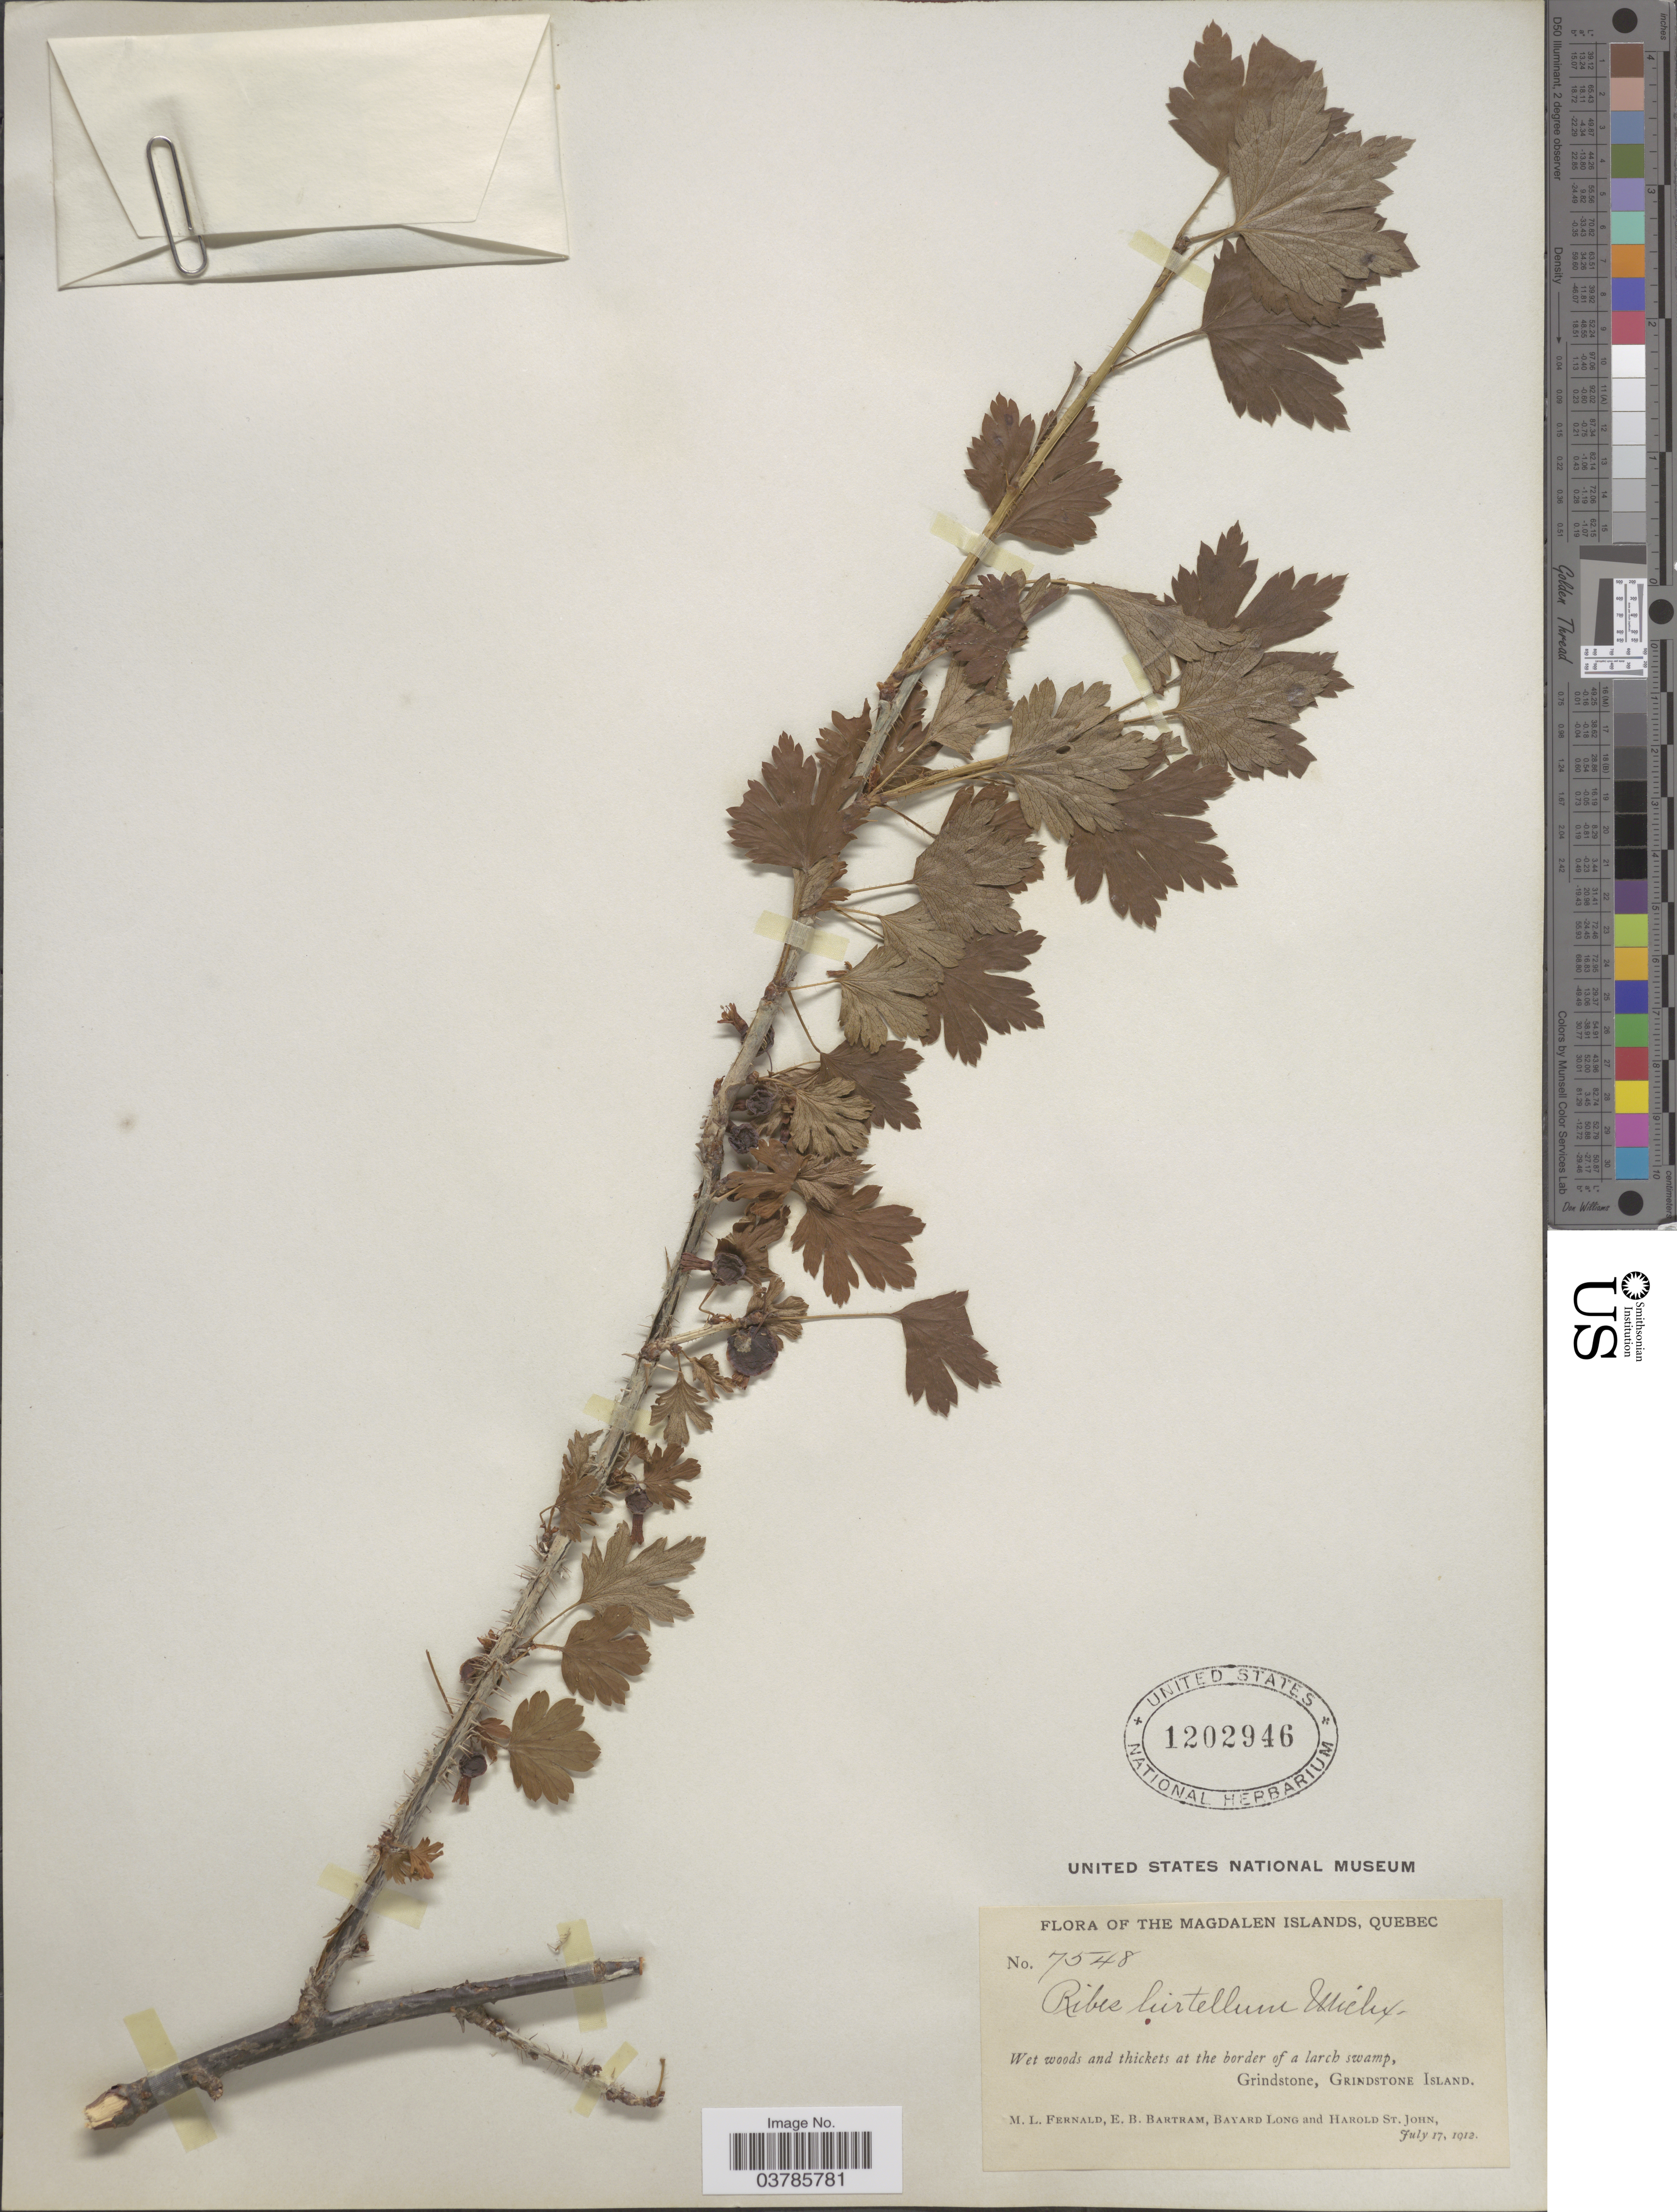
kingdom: Plantae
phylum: Tracheophyta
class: Magnoliopsida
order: Saxifragales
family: Grossulariaceae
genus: Ribes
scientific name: Ribes hirtellum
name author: Michx.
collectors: M. L. Fernald, E. B. Bartram, B. Long & H. St. John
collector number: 7548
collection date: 1912-07-17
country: Canada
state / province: Quebec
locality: The Magdalen Islands. Grindstone, Grindston Island.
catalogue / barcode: US 1202946